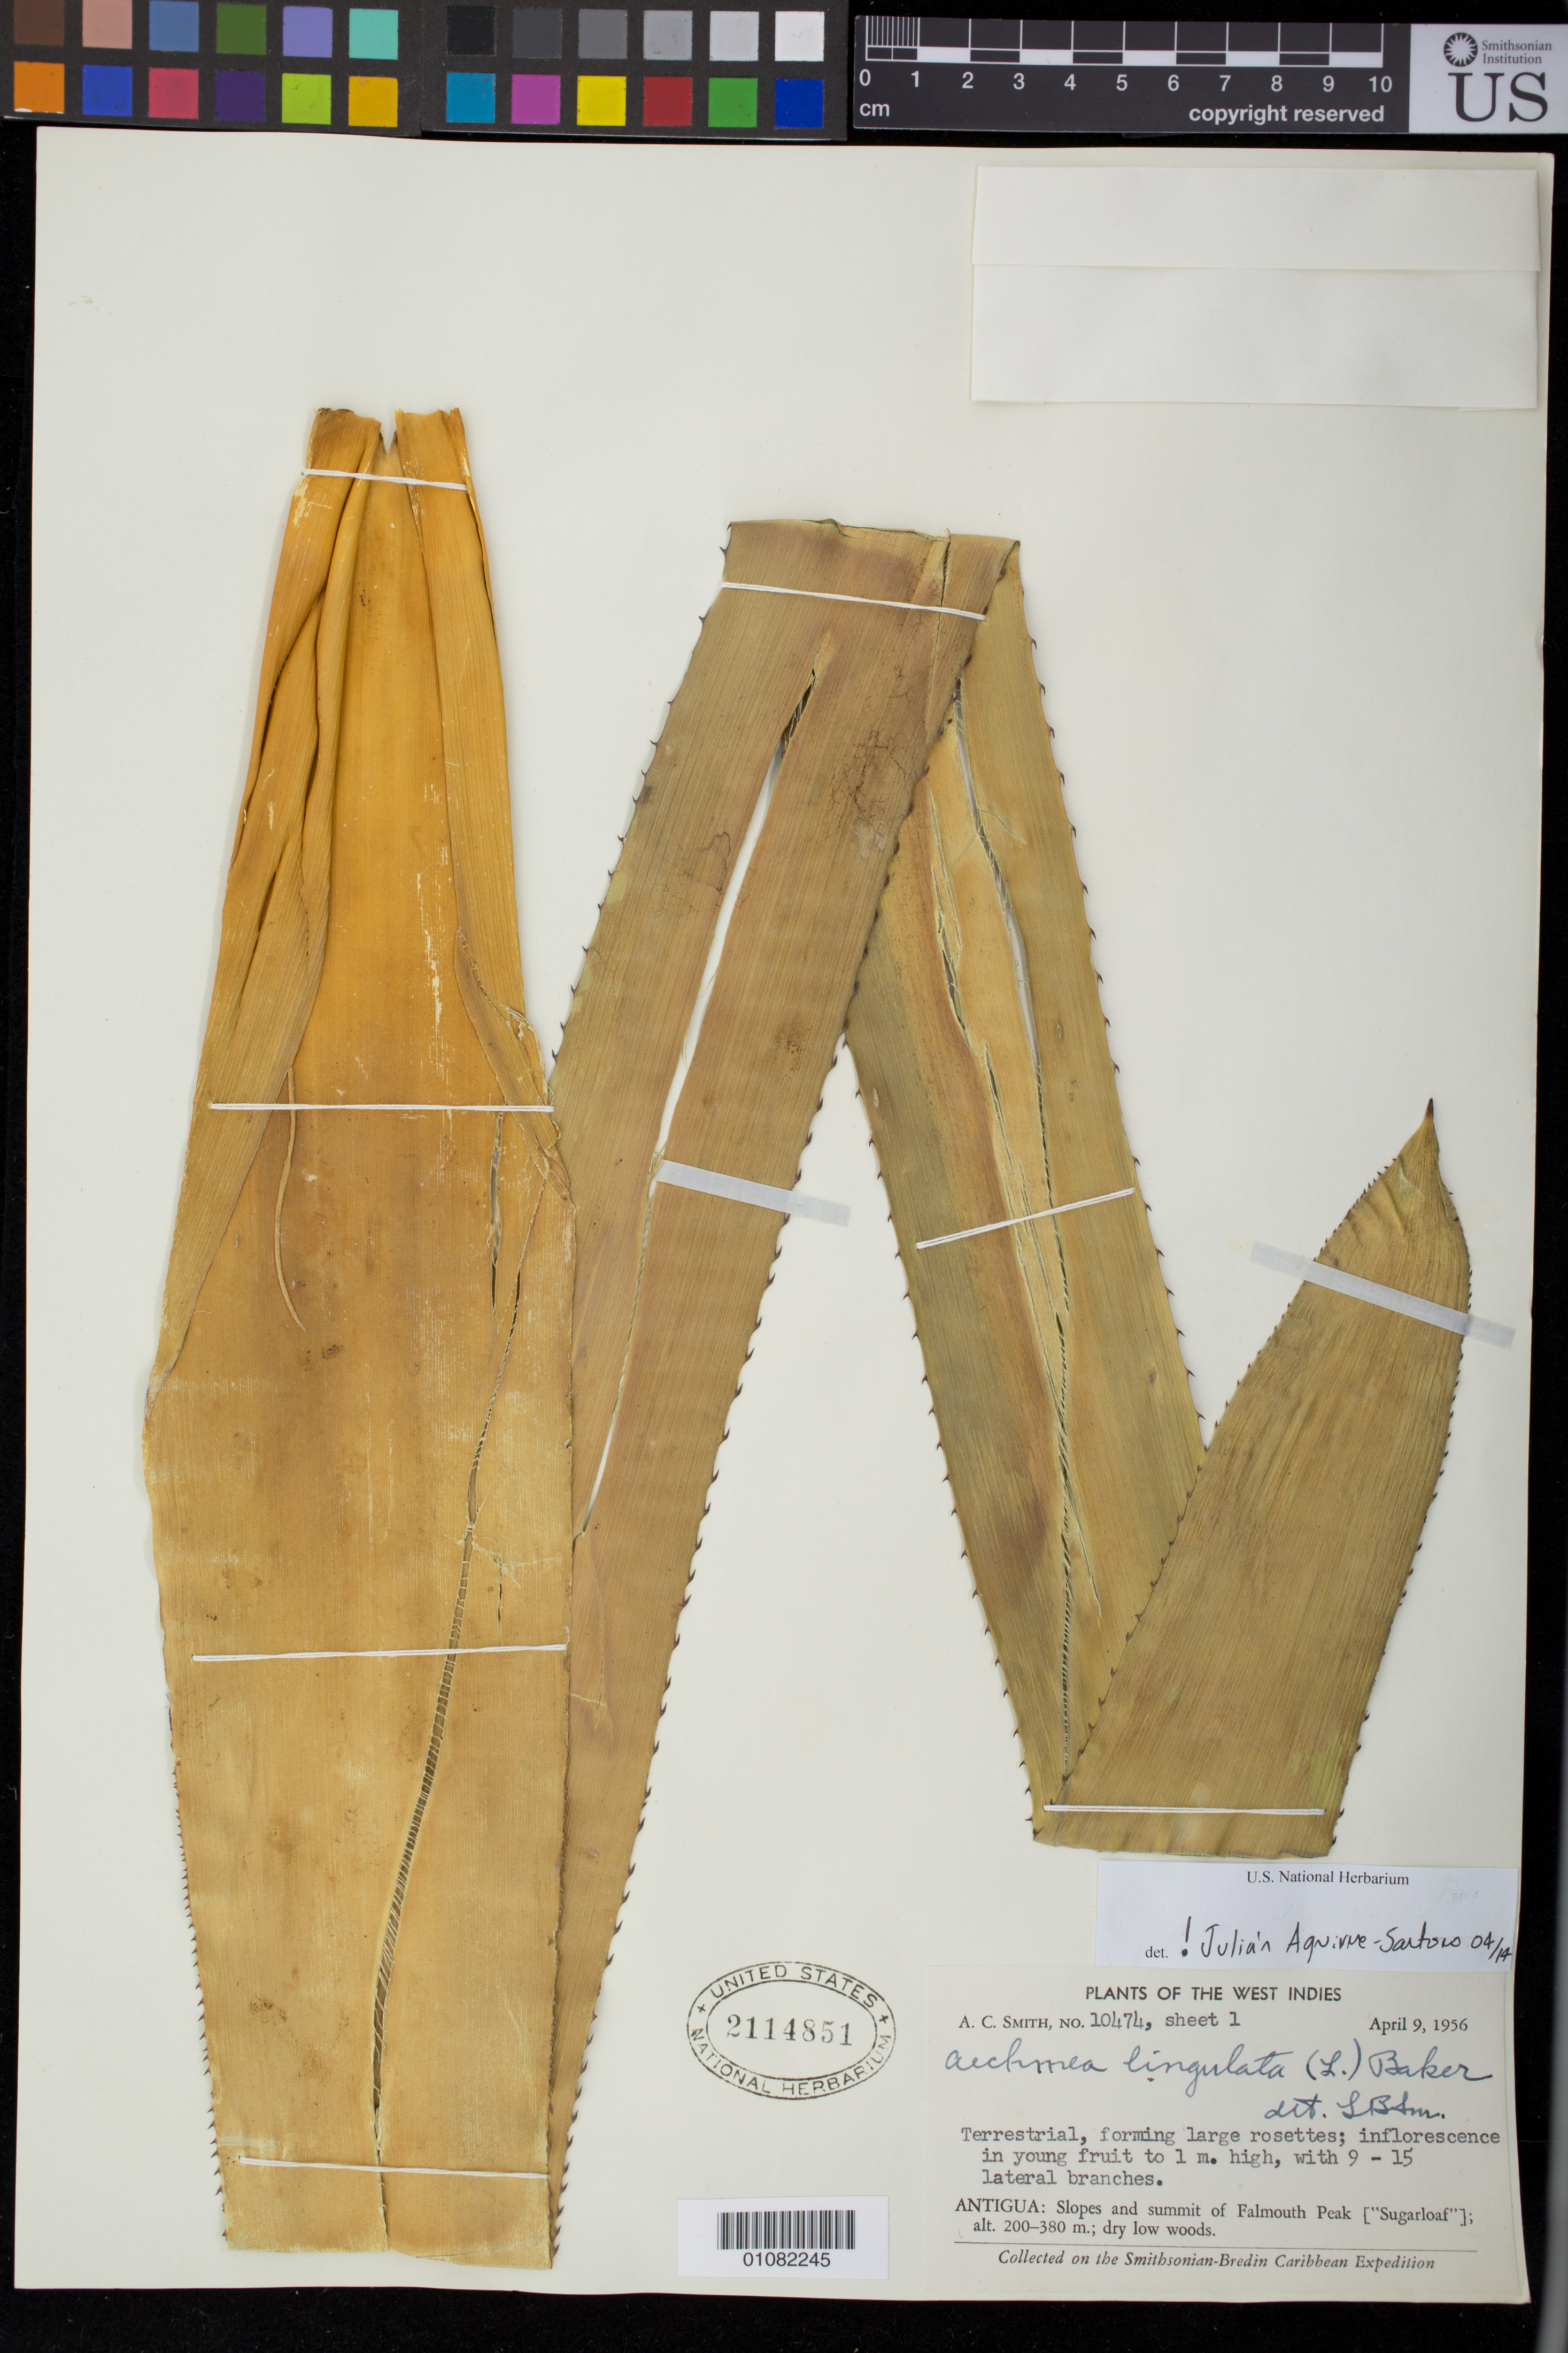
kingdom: Plantae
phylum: Tracheophyta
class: Liliopsida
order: Poales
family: Bromeliaceae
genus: Wittmackia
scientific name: Wittmackia lingulata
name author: (L.) Mez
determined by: Strong, Mark T., (BOT), Smithsonian Institution - National Museum of Natural History (UNITED STATES)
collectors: A. C. Smith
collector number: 10474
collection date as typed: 09 Apr 1956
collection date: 1956-04-09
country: Antigua and Barbuda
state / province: Saint Paul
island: Antigua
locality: Slopes and summit of Falmouth Peak ["Sugarloaf"]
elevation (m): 200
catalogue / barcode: US 2114851